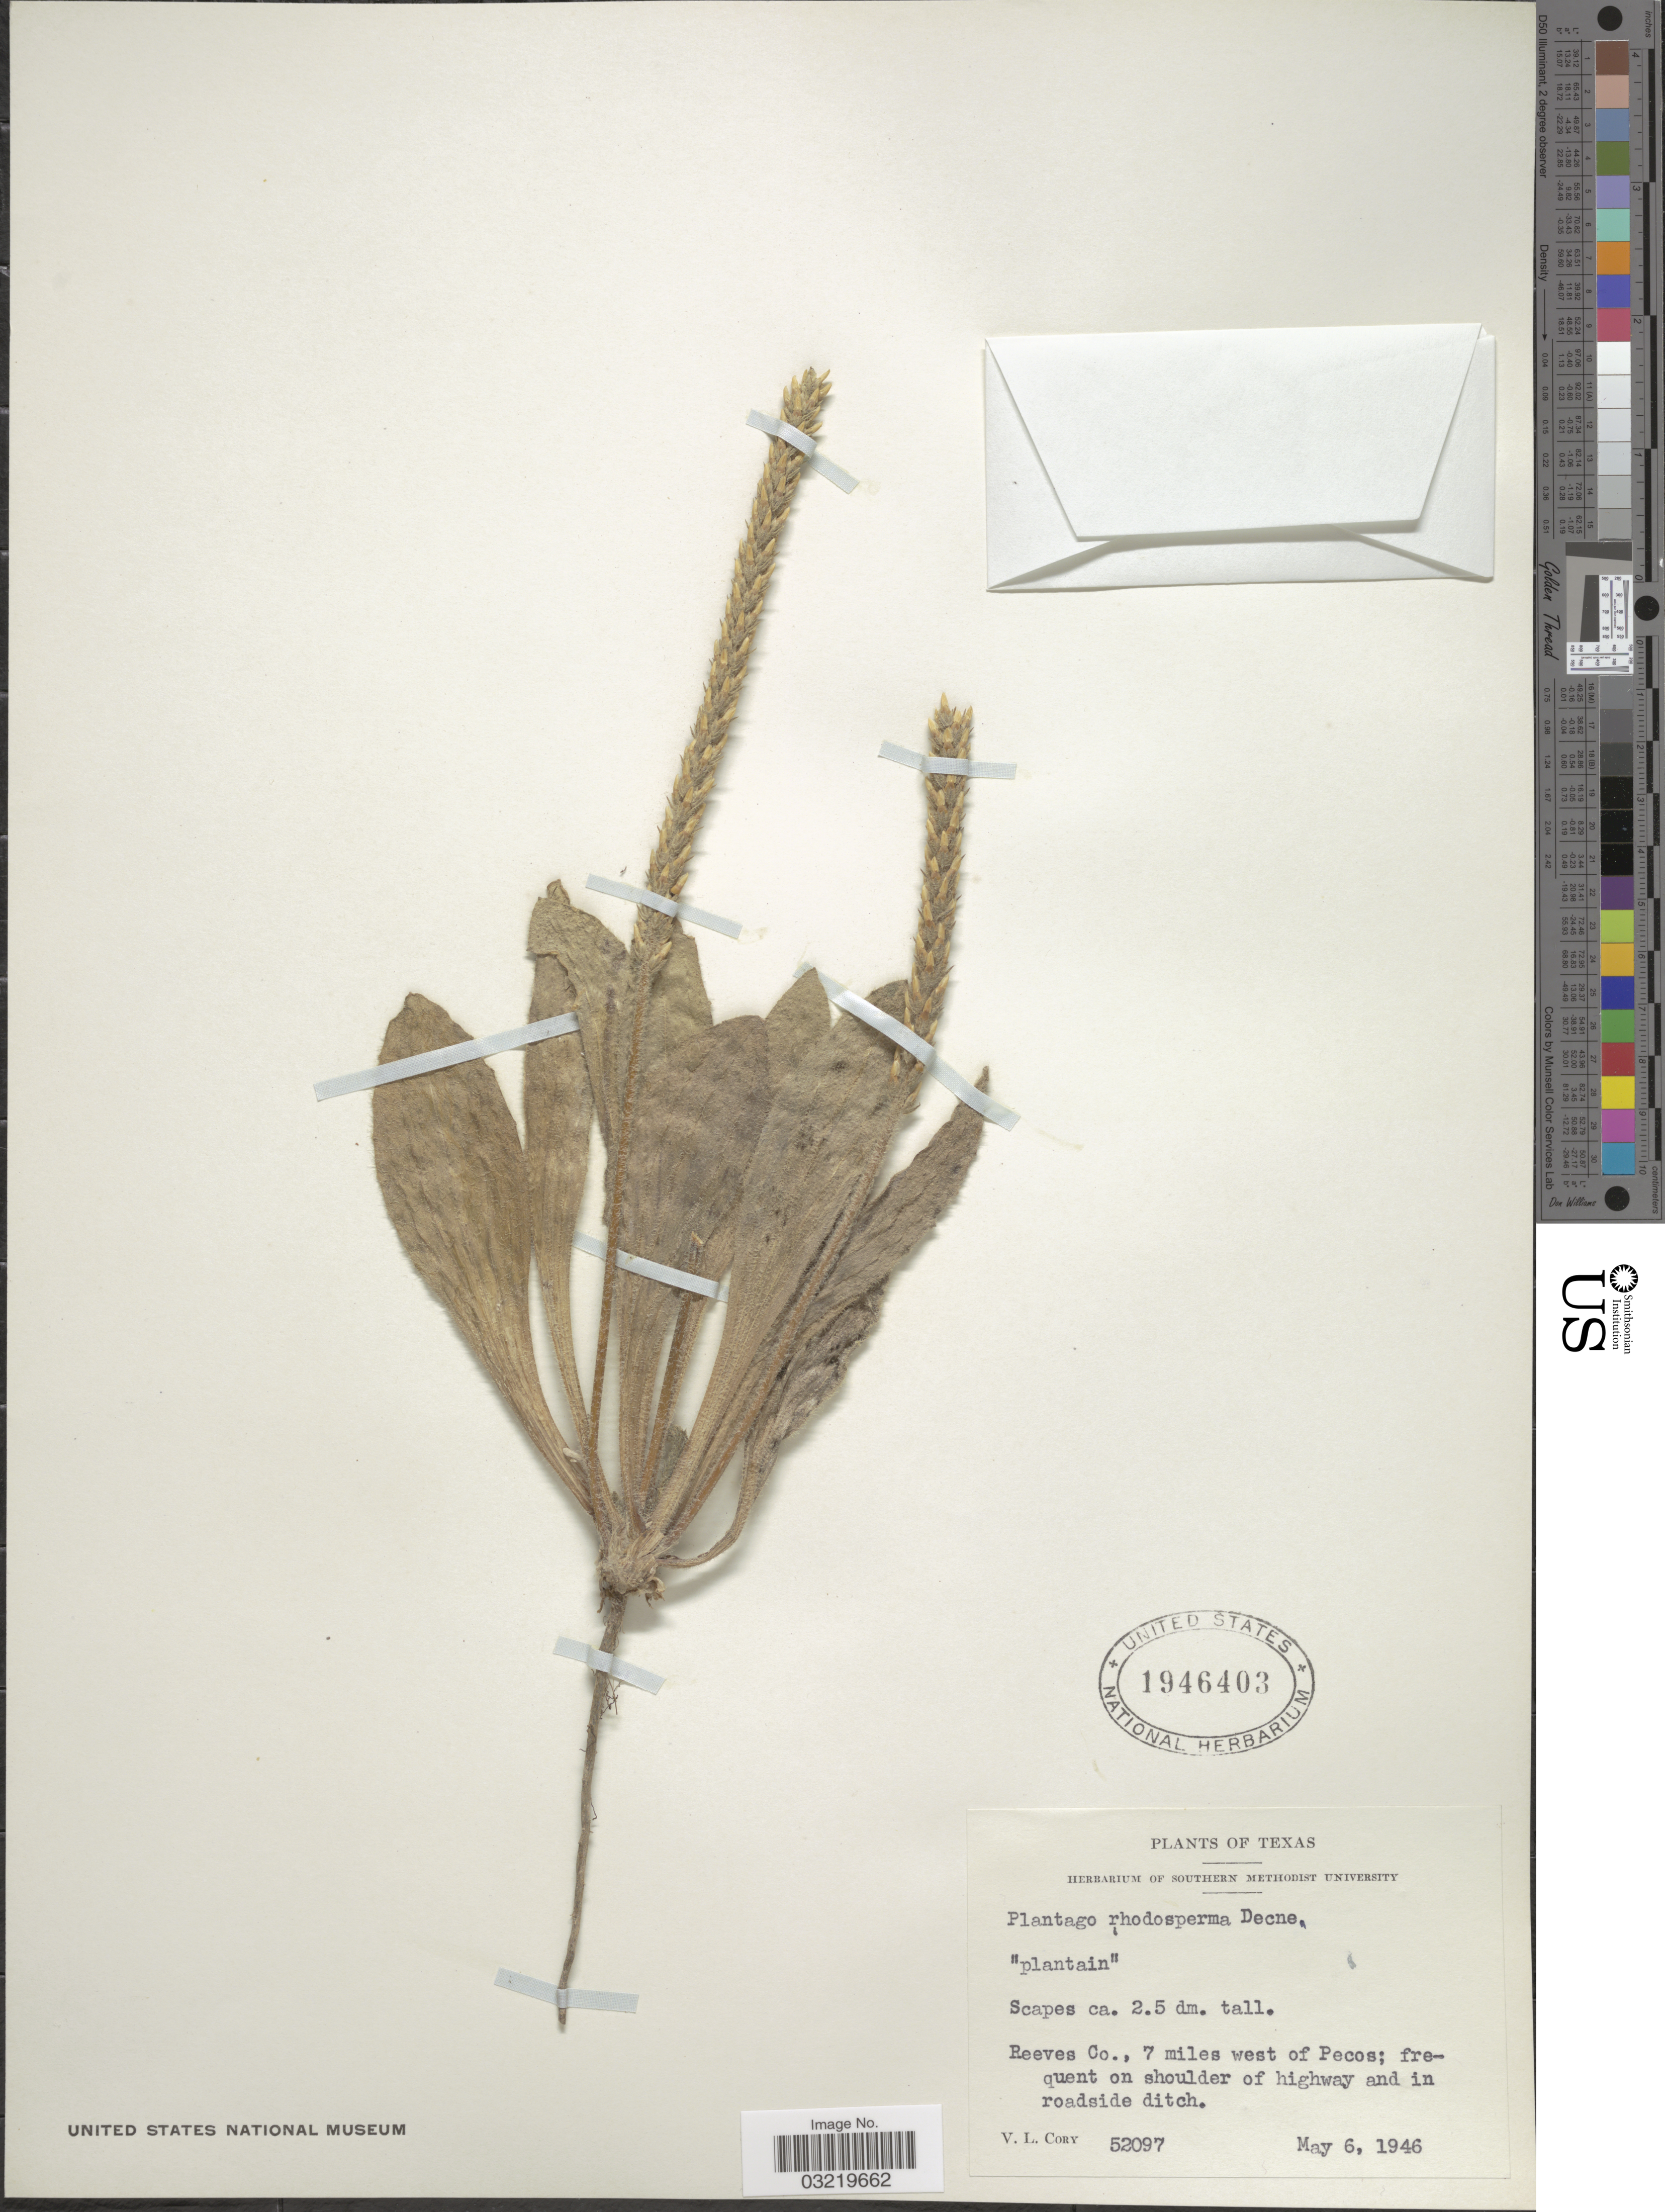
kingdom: Plantae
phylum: Tracheophyta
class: Magnoliopsida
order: Lamiales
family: Plantaginaceae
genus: Plantago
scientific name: Plantago rhodosperma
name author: Decne.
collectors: V. Cory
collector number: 52097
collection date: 1946-05-06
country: United States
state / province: Texas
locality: Reeves Co., 7 miles west of Pecos.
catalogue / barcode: US 1946403